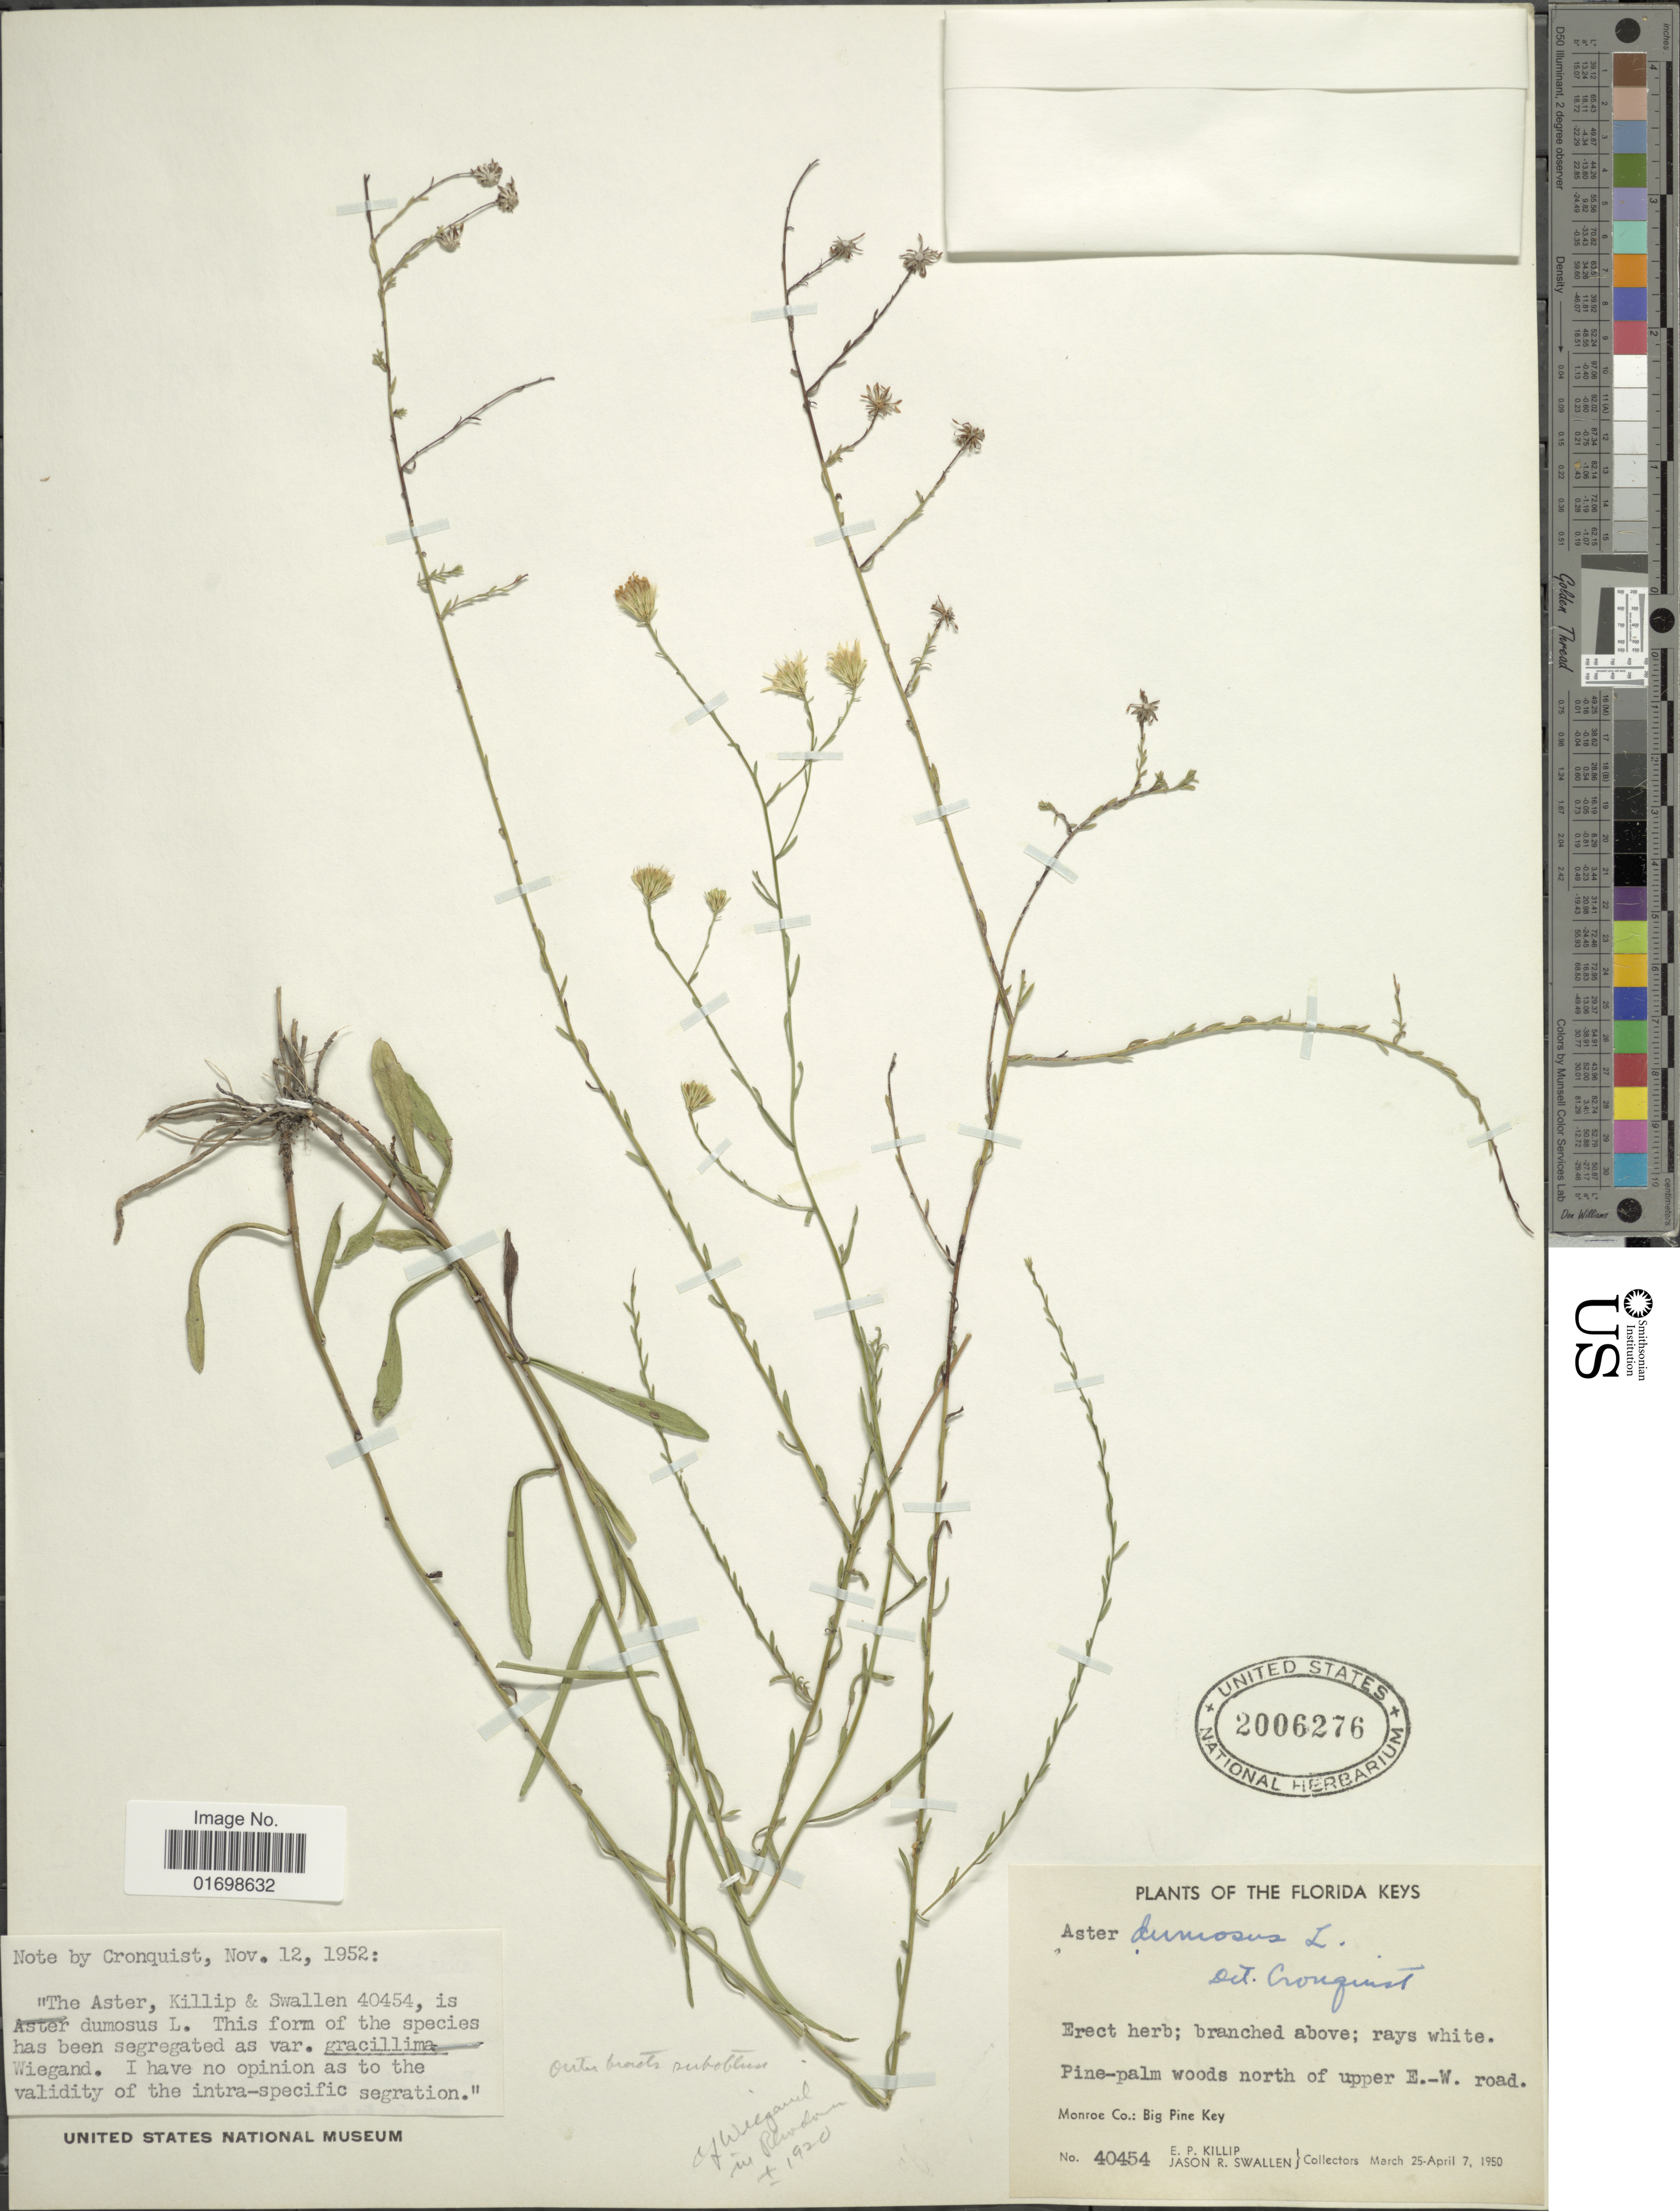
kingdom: Plantae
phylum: Tracheophyta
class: Magnoliopsida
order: Asterales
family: Asteraceae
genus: Symphyotrichum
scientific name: Symphyotrichum dumosum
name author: (L.) G.L. Nesom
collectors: E. P. Killip & J. R. Swallen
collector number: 40454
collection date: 1950-03-25/1950-04-07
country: United States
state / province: Florida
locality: Florida Keys, North of upper E.-W. road Monroe Co.: Big Pine Key.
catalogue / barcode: US 2006276